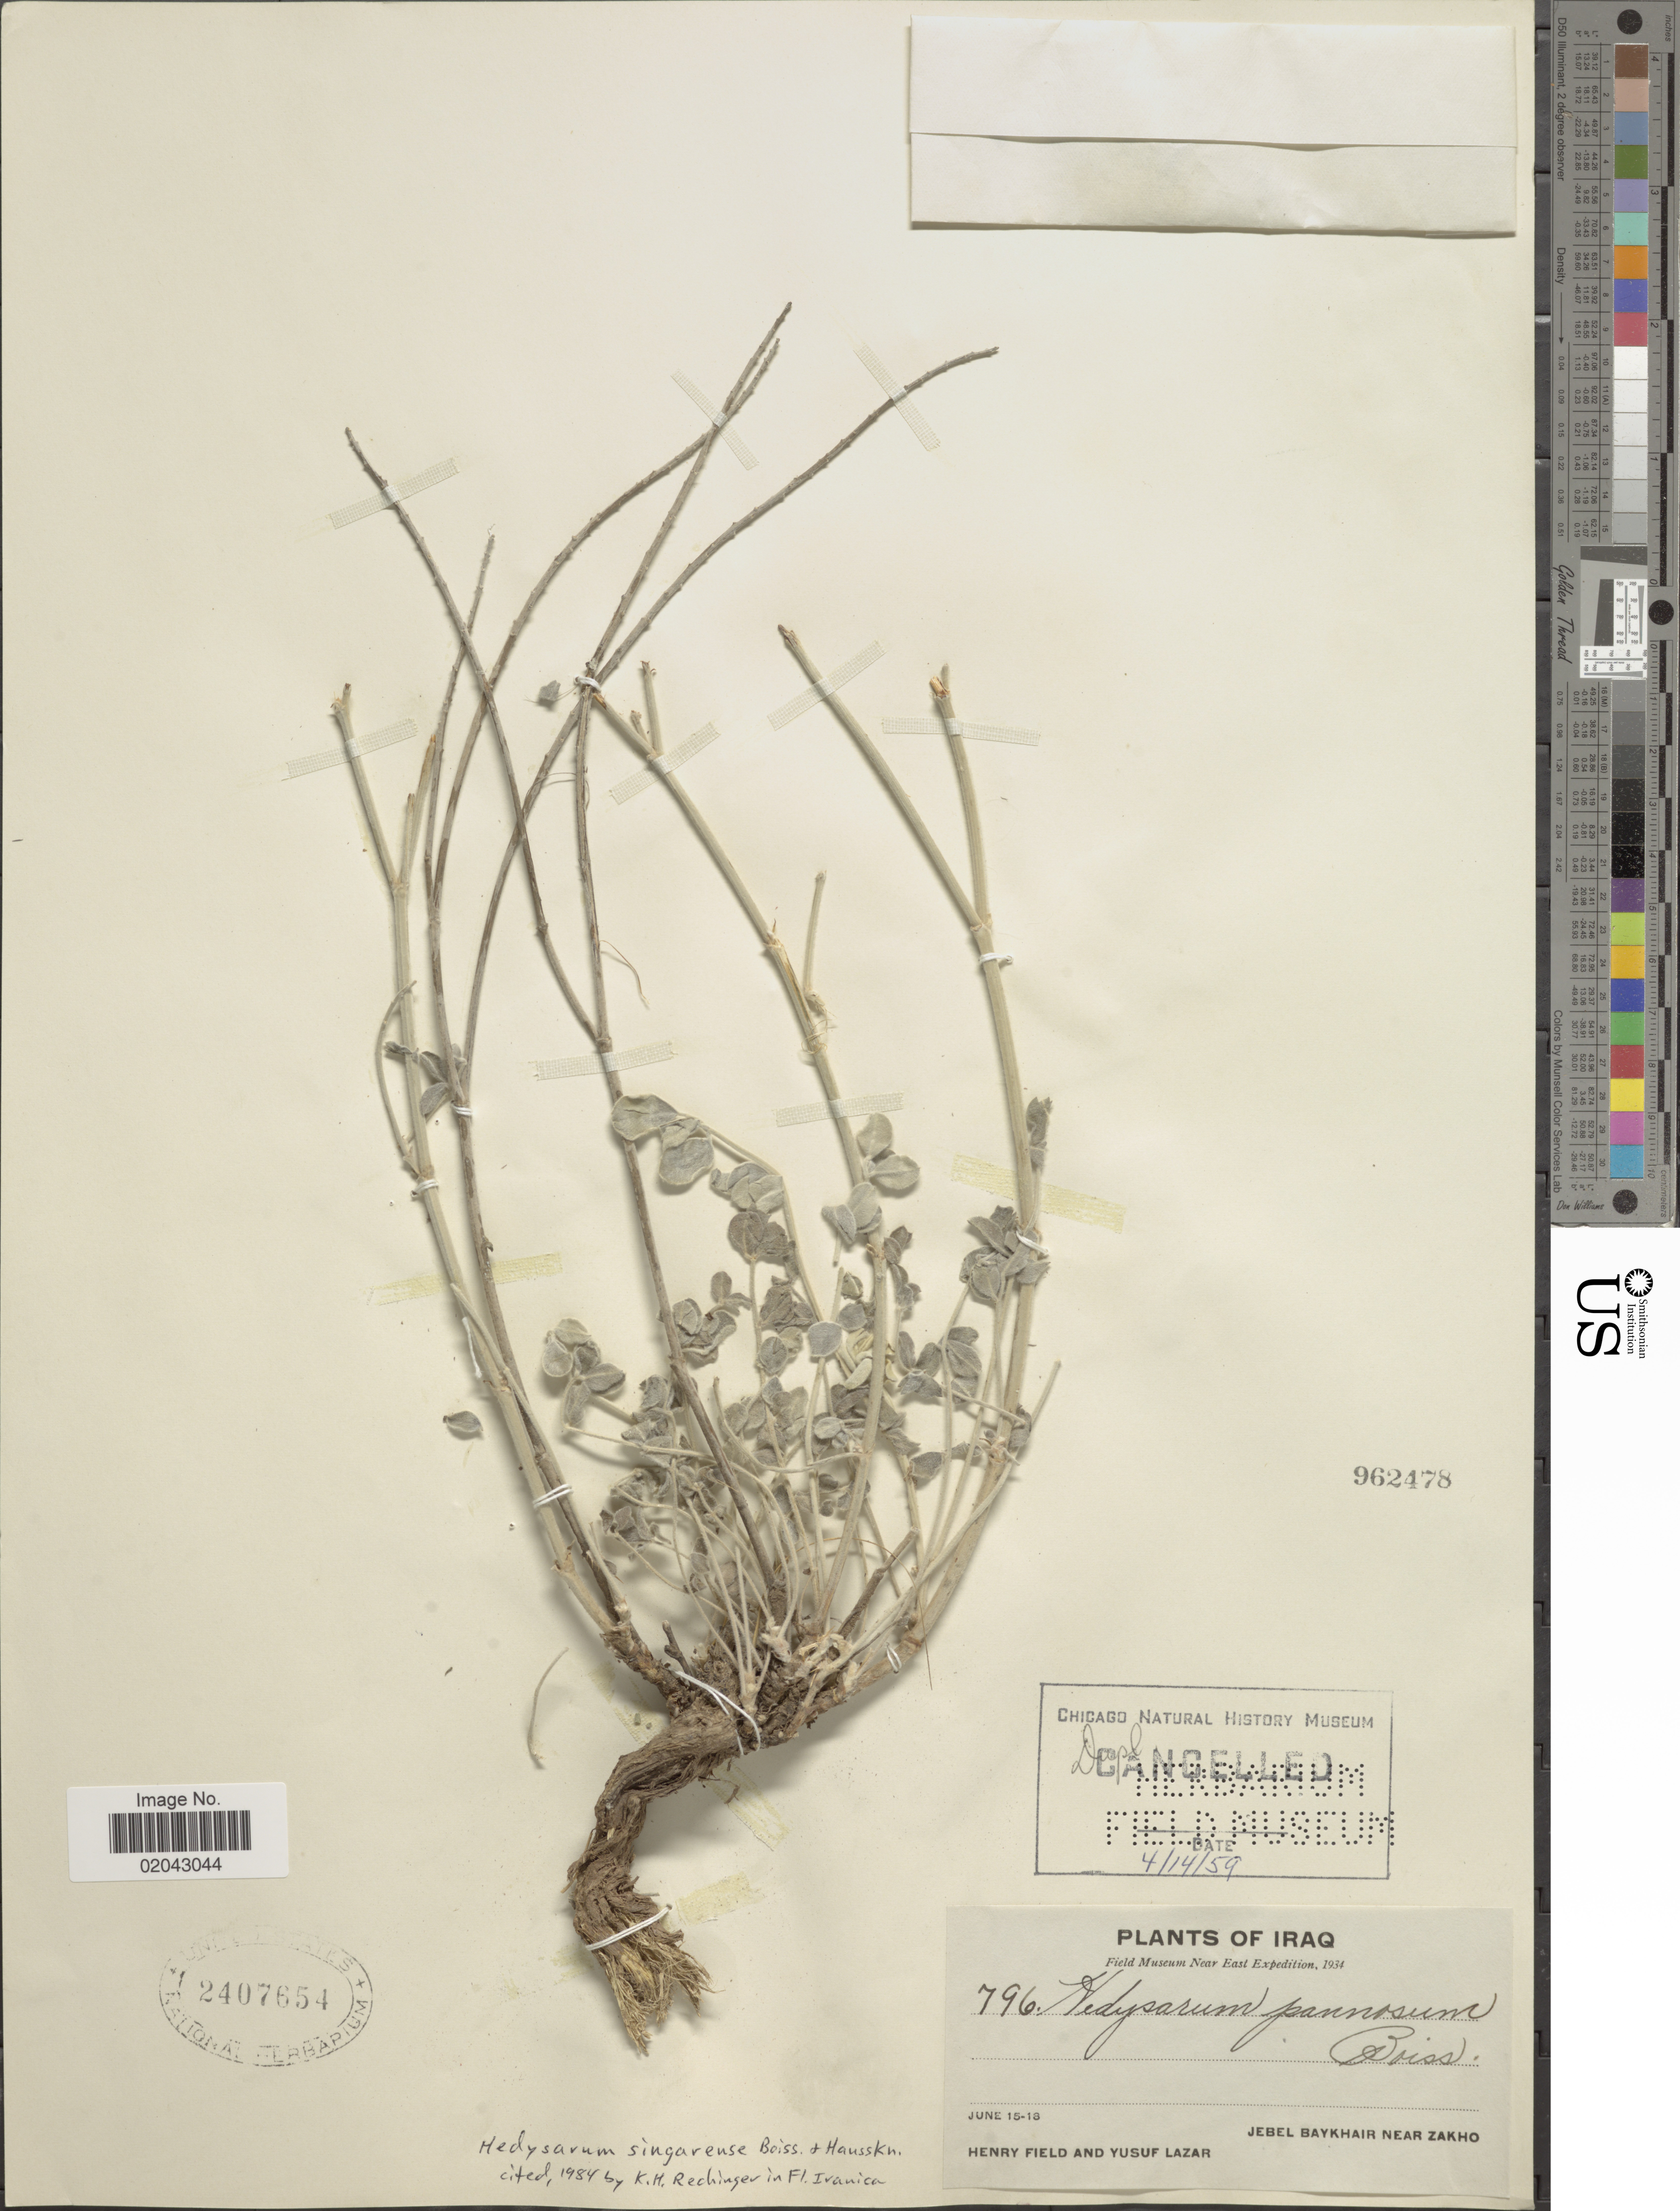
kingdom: Plantae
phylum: Tracheophyta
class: Magnoliopsida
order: Fabales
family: Fabaceae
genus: Hedysarum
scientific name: Hedysarum singarense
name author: Boiss. & Hausskn.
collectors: H. Field & Y. Lazar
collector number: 796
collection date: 1934-06-15/1934-06-18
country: Iraq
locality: Jebel Baykhair near Zakho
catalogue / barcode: US 2407654